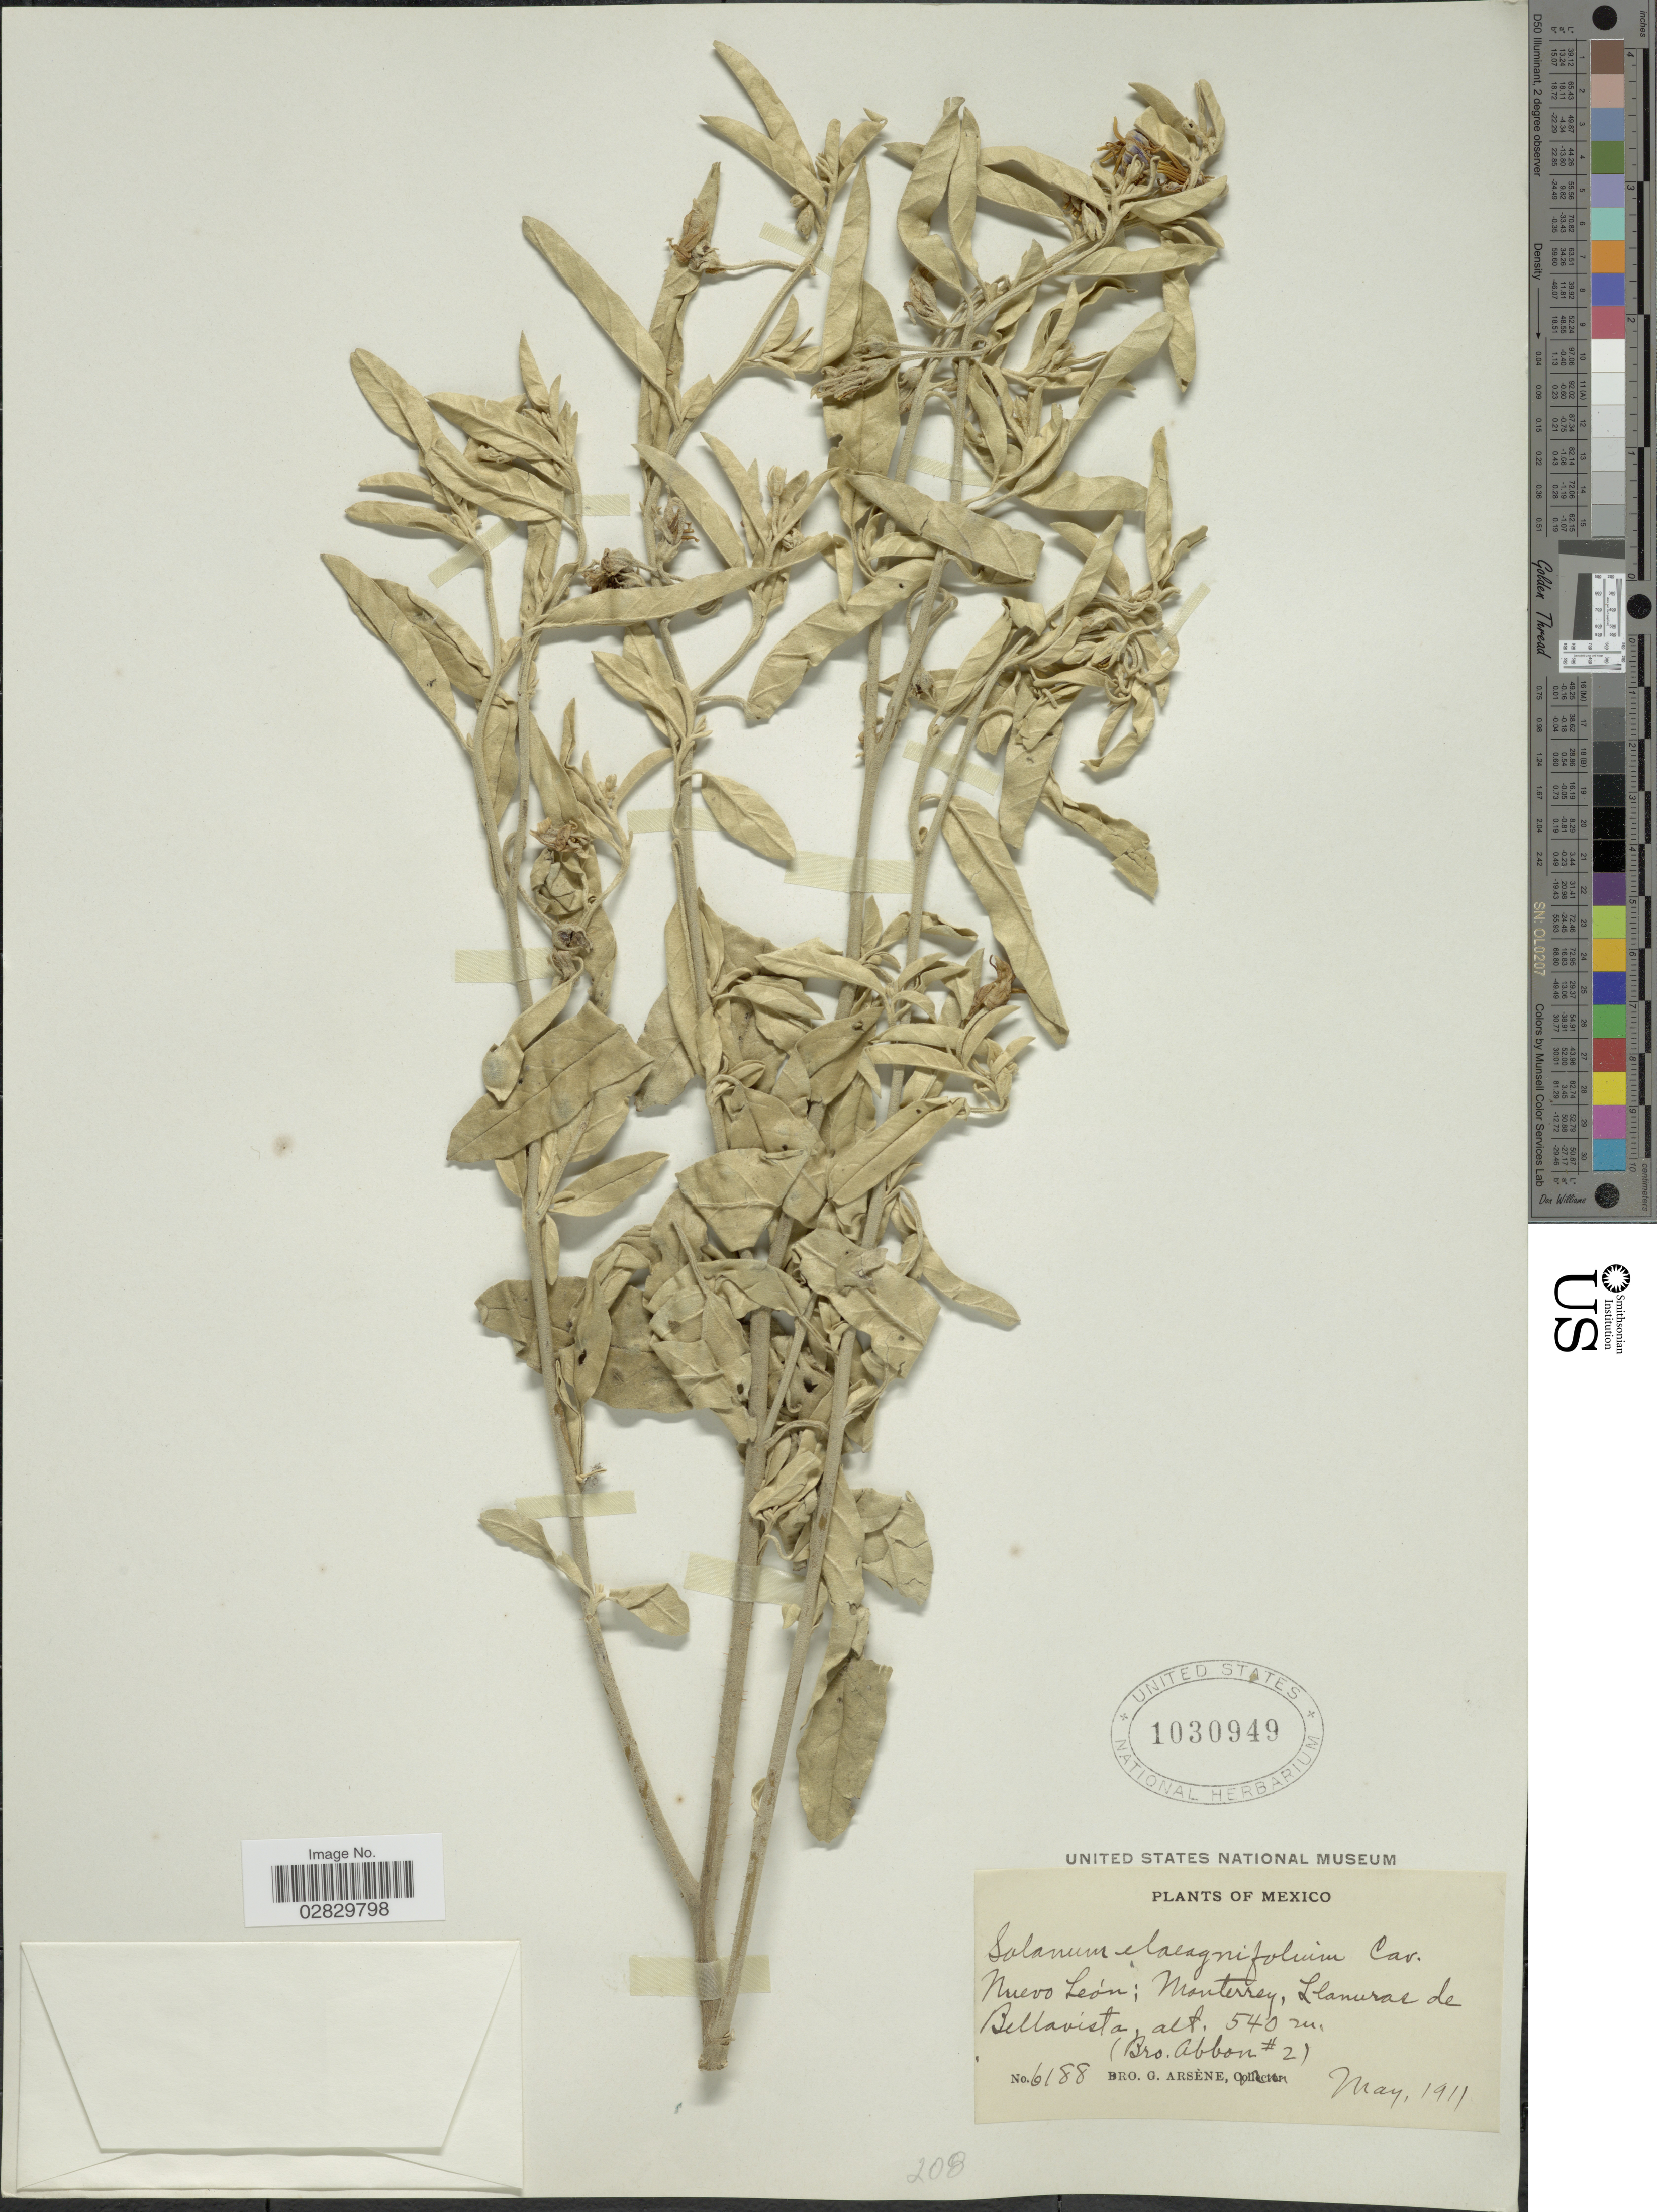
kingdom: Plantae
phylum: Tracheophyta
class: Magnoliopsida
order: Solanales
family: Solanaceae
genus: Solanum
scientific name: Solanum elaeagnifolium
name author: Cav.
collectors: Bro. G. Arsène & Bro. Abbon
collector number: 6188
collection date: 1911-05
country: Mexico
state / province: Nuevo León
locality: Monterrey, Llanuras de Bellavista.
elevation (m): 540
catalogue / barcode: US 1030949